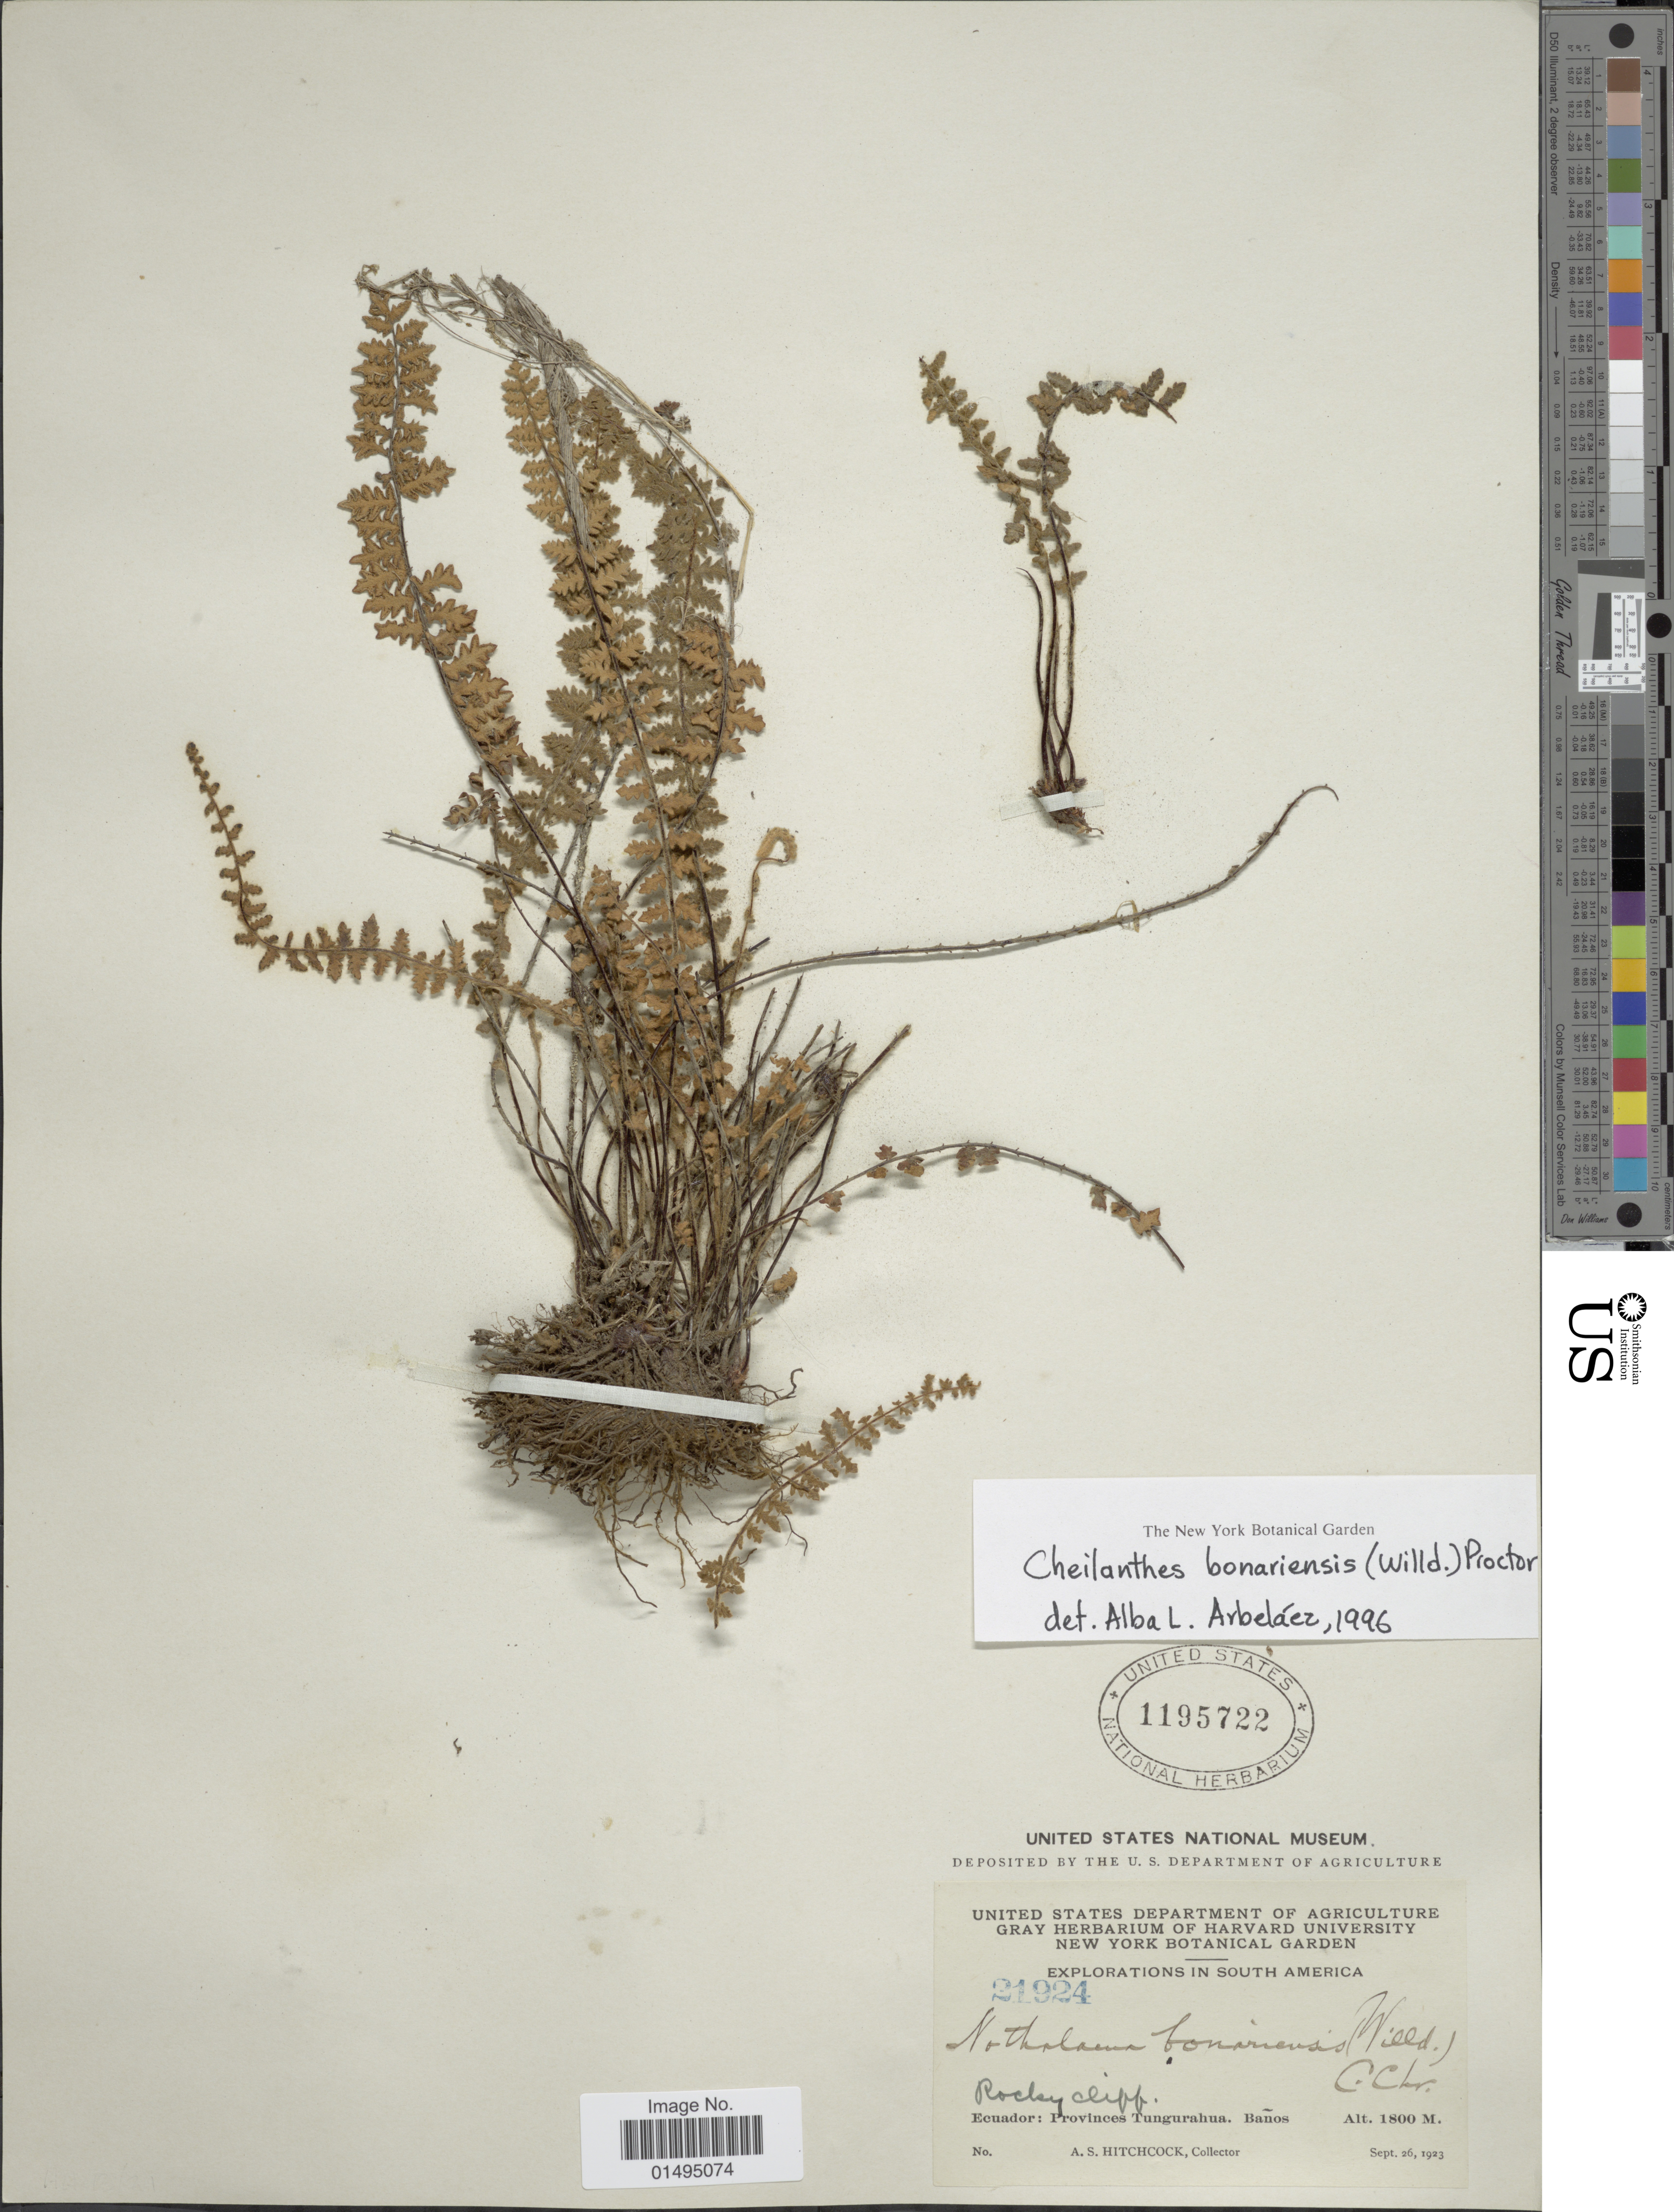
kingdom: Plantae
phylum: Tracheophyta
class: Polypodiopsida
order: Polypodiales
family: Pteridaceae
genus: Myriopteris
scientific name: Myriopteris aurea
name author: (Poir.) Grusz & Windham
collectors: A. S. Hitchcock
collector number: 21924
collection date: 1923-09-26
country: Ecuador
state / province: Tungurahua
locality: Ecuador: Provinces Tunguarahua, Banos. South America.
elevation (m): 1800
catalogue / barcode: US 1195722